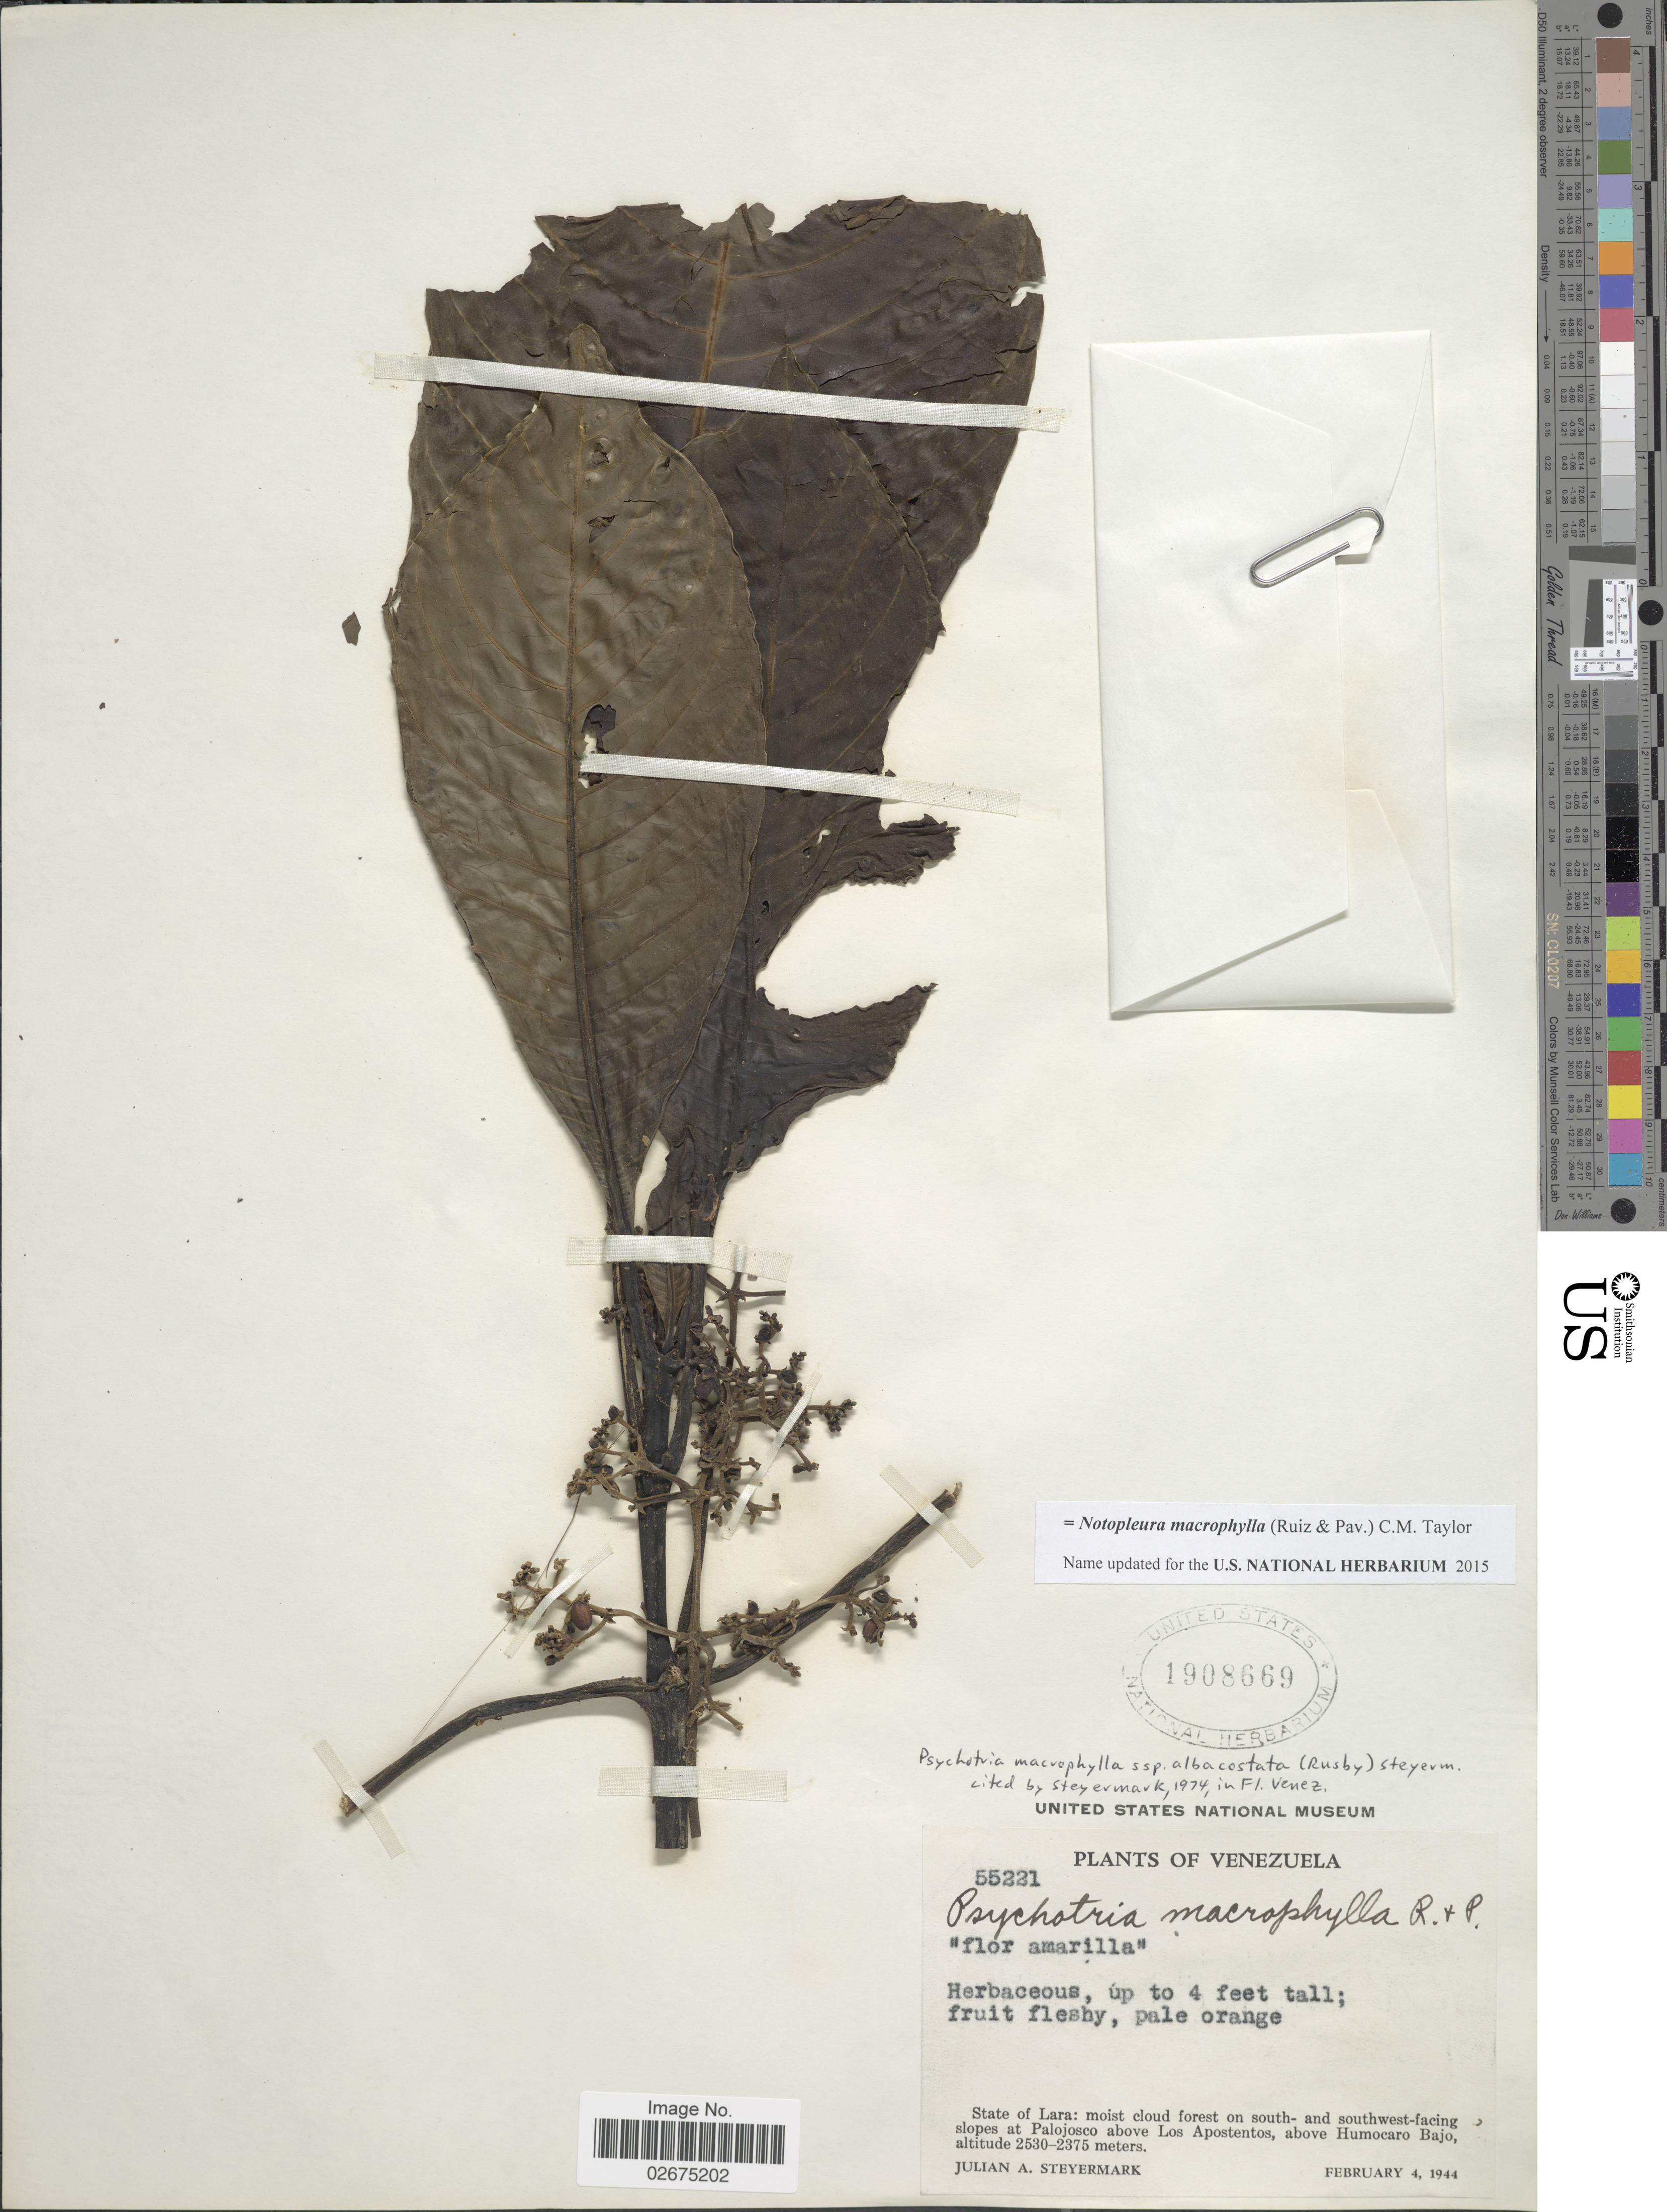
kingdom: Plantae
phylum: Tracheophyta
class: Magnoliopsida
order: Gentianales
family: Rubiaceae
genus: Notopleura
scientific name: Notopleura macrophylla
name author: (Ruiz & Pav.) C.M. Taylor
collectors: J. Steyermark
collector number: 55221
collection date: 1944-02-04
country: Venezuela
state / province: Lara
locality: Moist cloud forest on south-and southwest-facing slopes at Palojosco above Los Apostentos, above Humocaro Bajo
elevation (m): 2375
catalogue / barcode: US 1908669